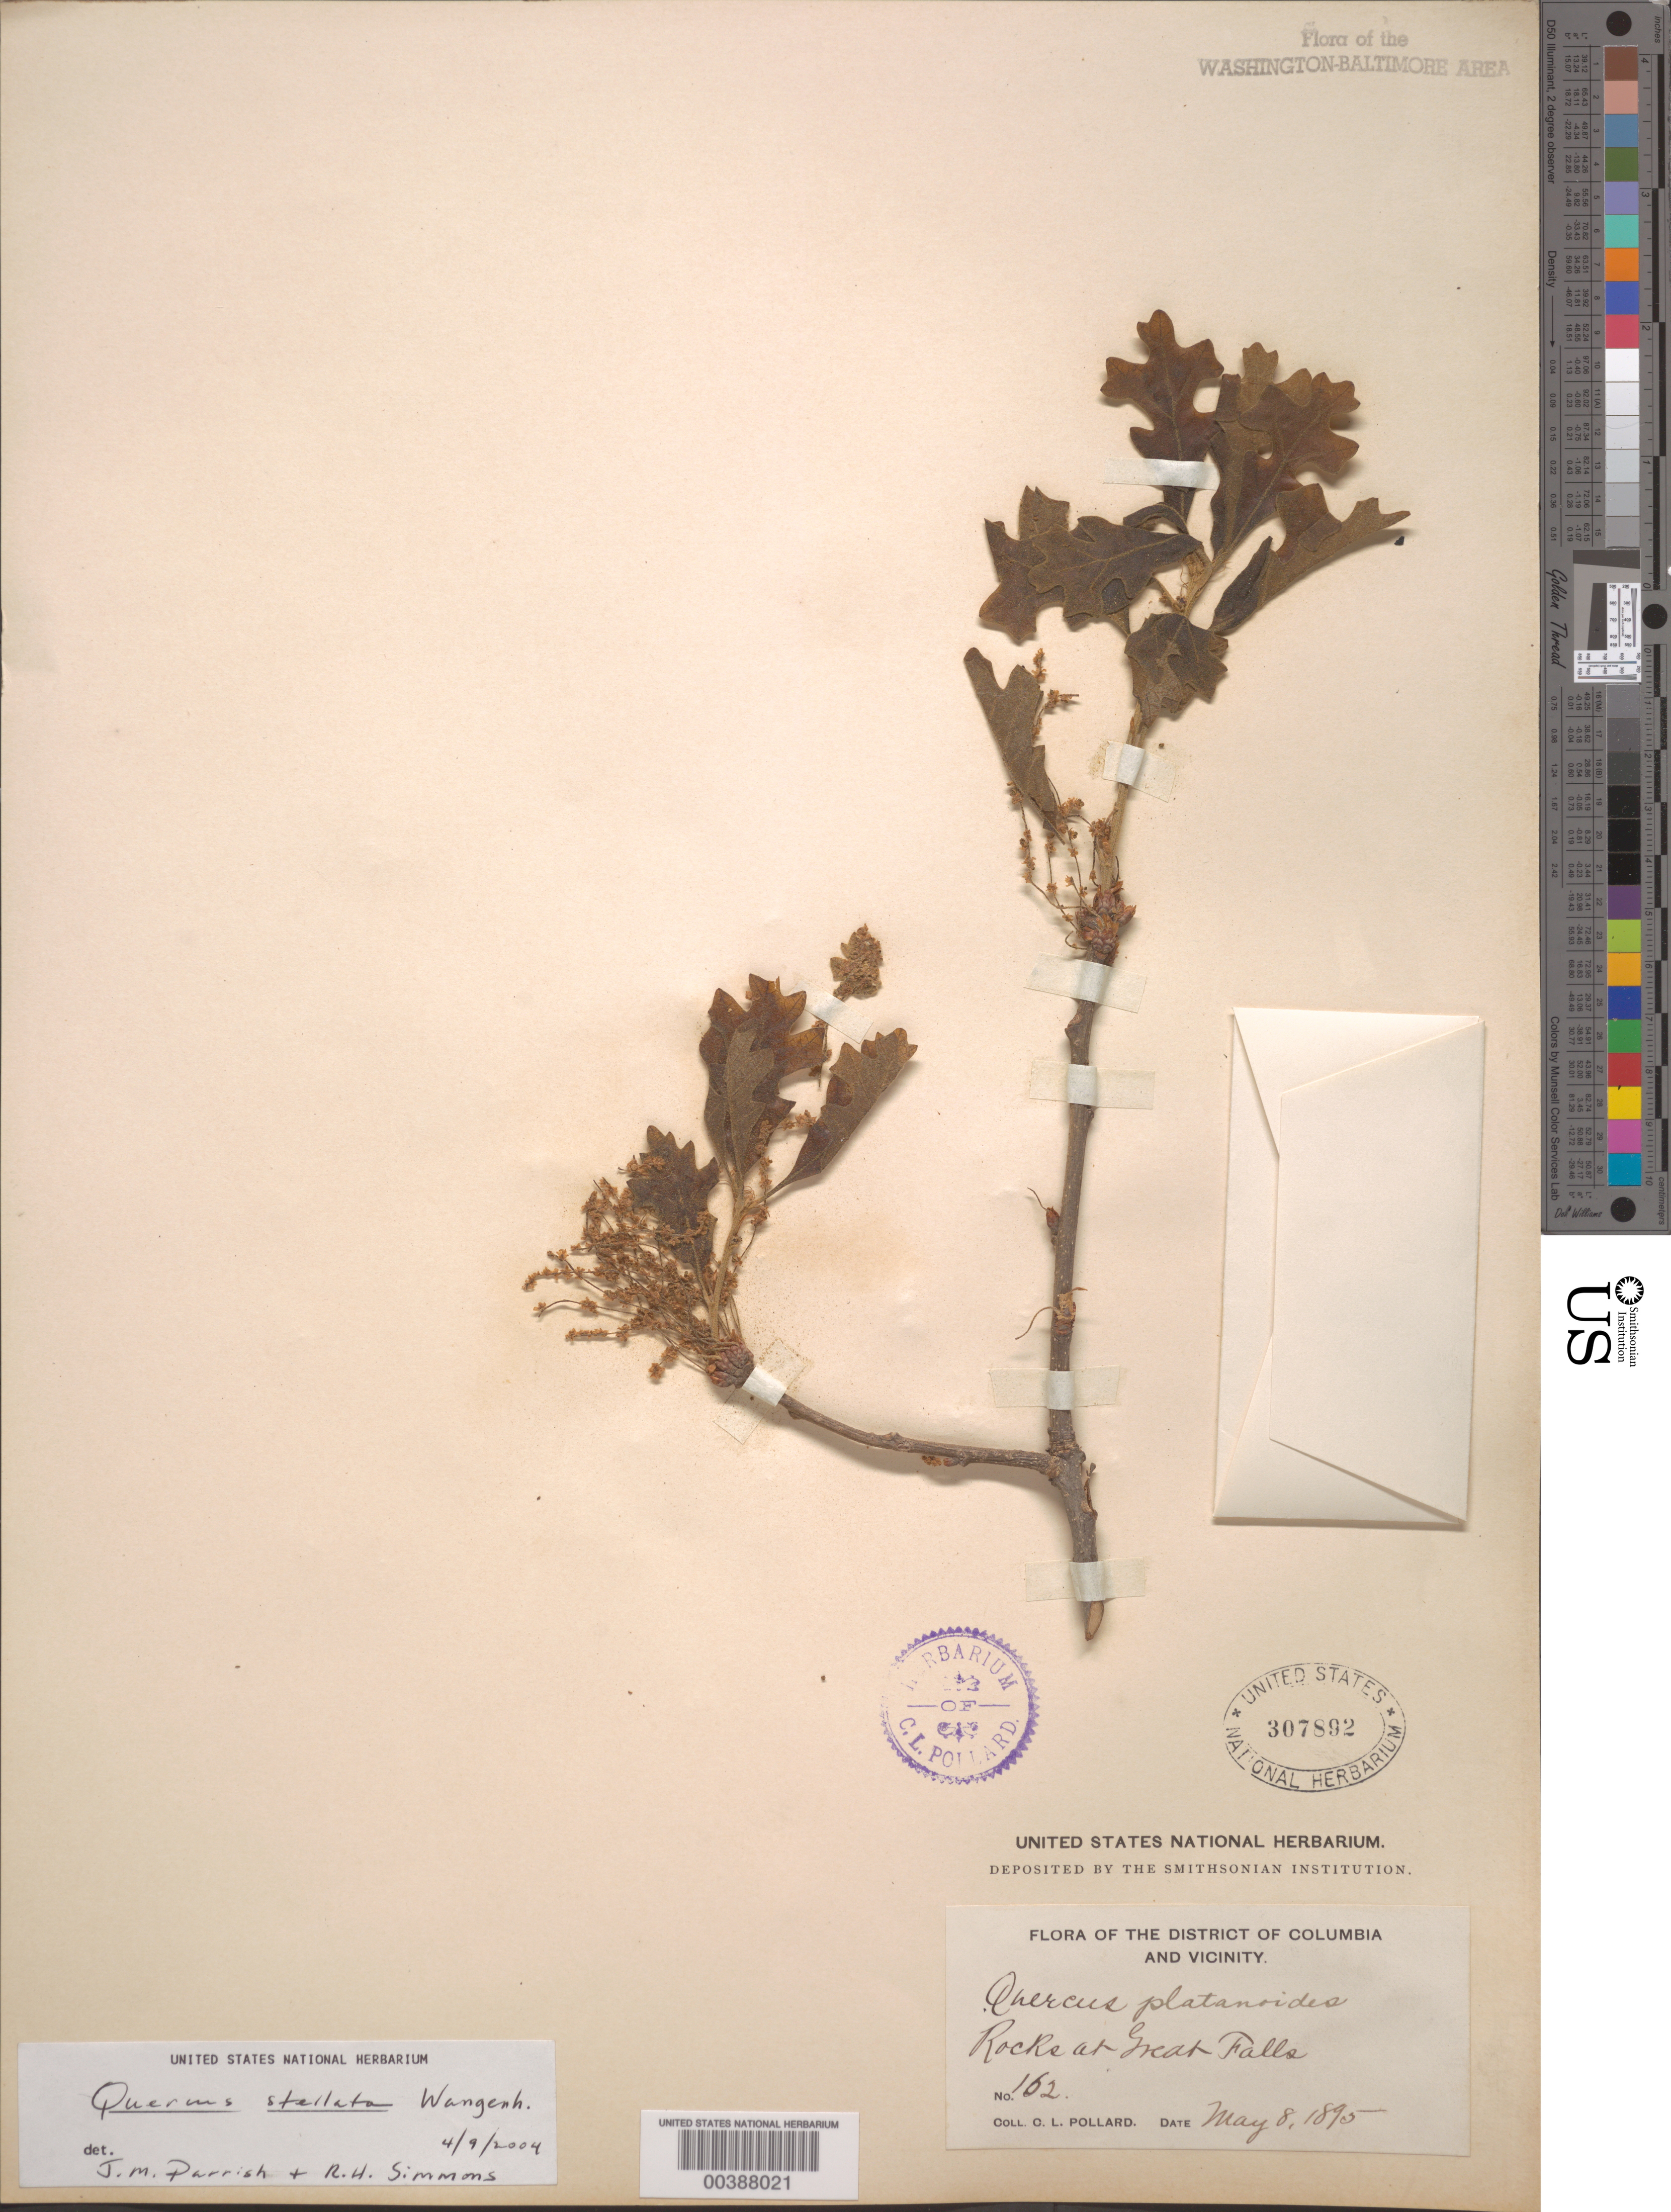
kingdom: Plantae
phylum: Tracheophyta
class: Magnoliopsida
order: Fagales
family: Fagaceae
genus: Quercus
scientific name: Quercus stellata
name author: Wangenh.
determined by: Simmons, R. H., (UNITED STATES)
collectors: C. L. Pollard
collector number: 162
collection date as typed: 08 May 1895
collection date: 1895-05-08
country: United States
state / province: Virginia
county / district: Fairfax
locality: Great Falls C. and O. Canal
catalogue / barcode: US 307892